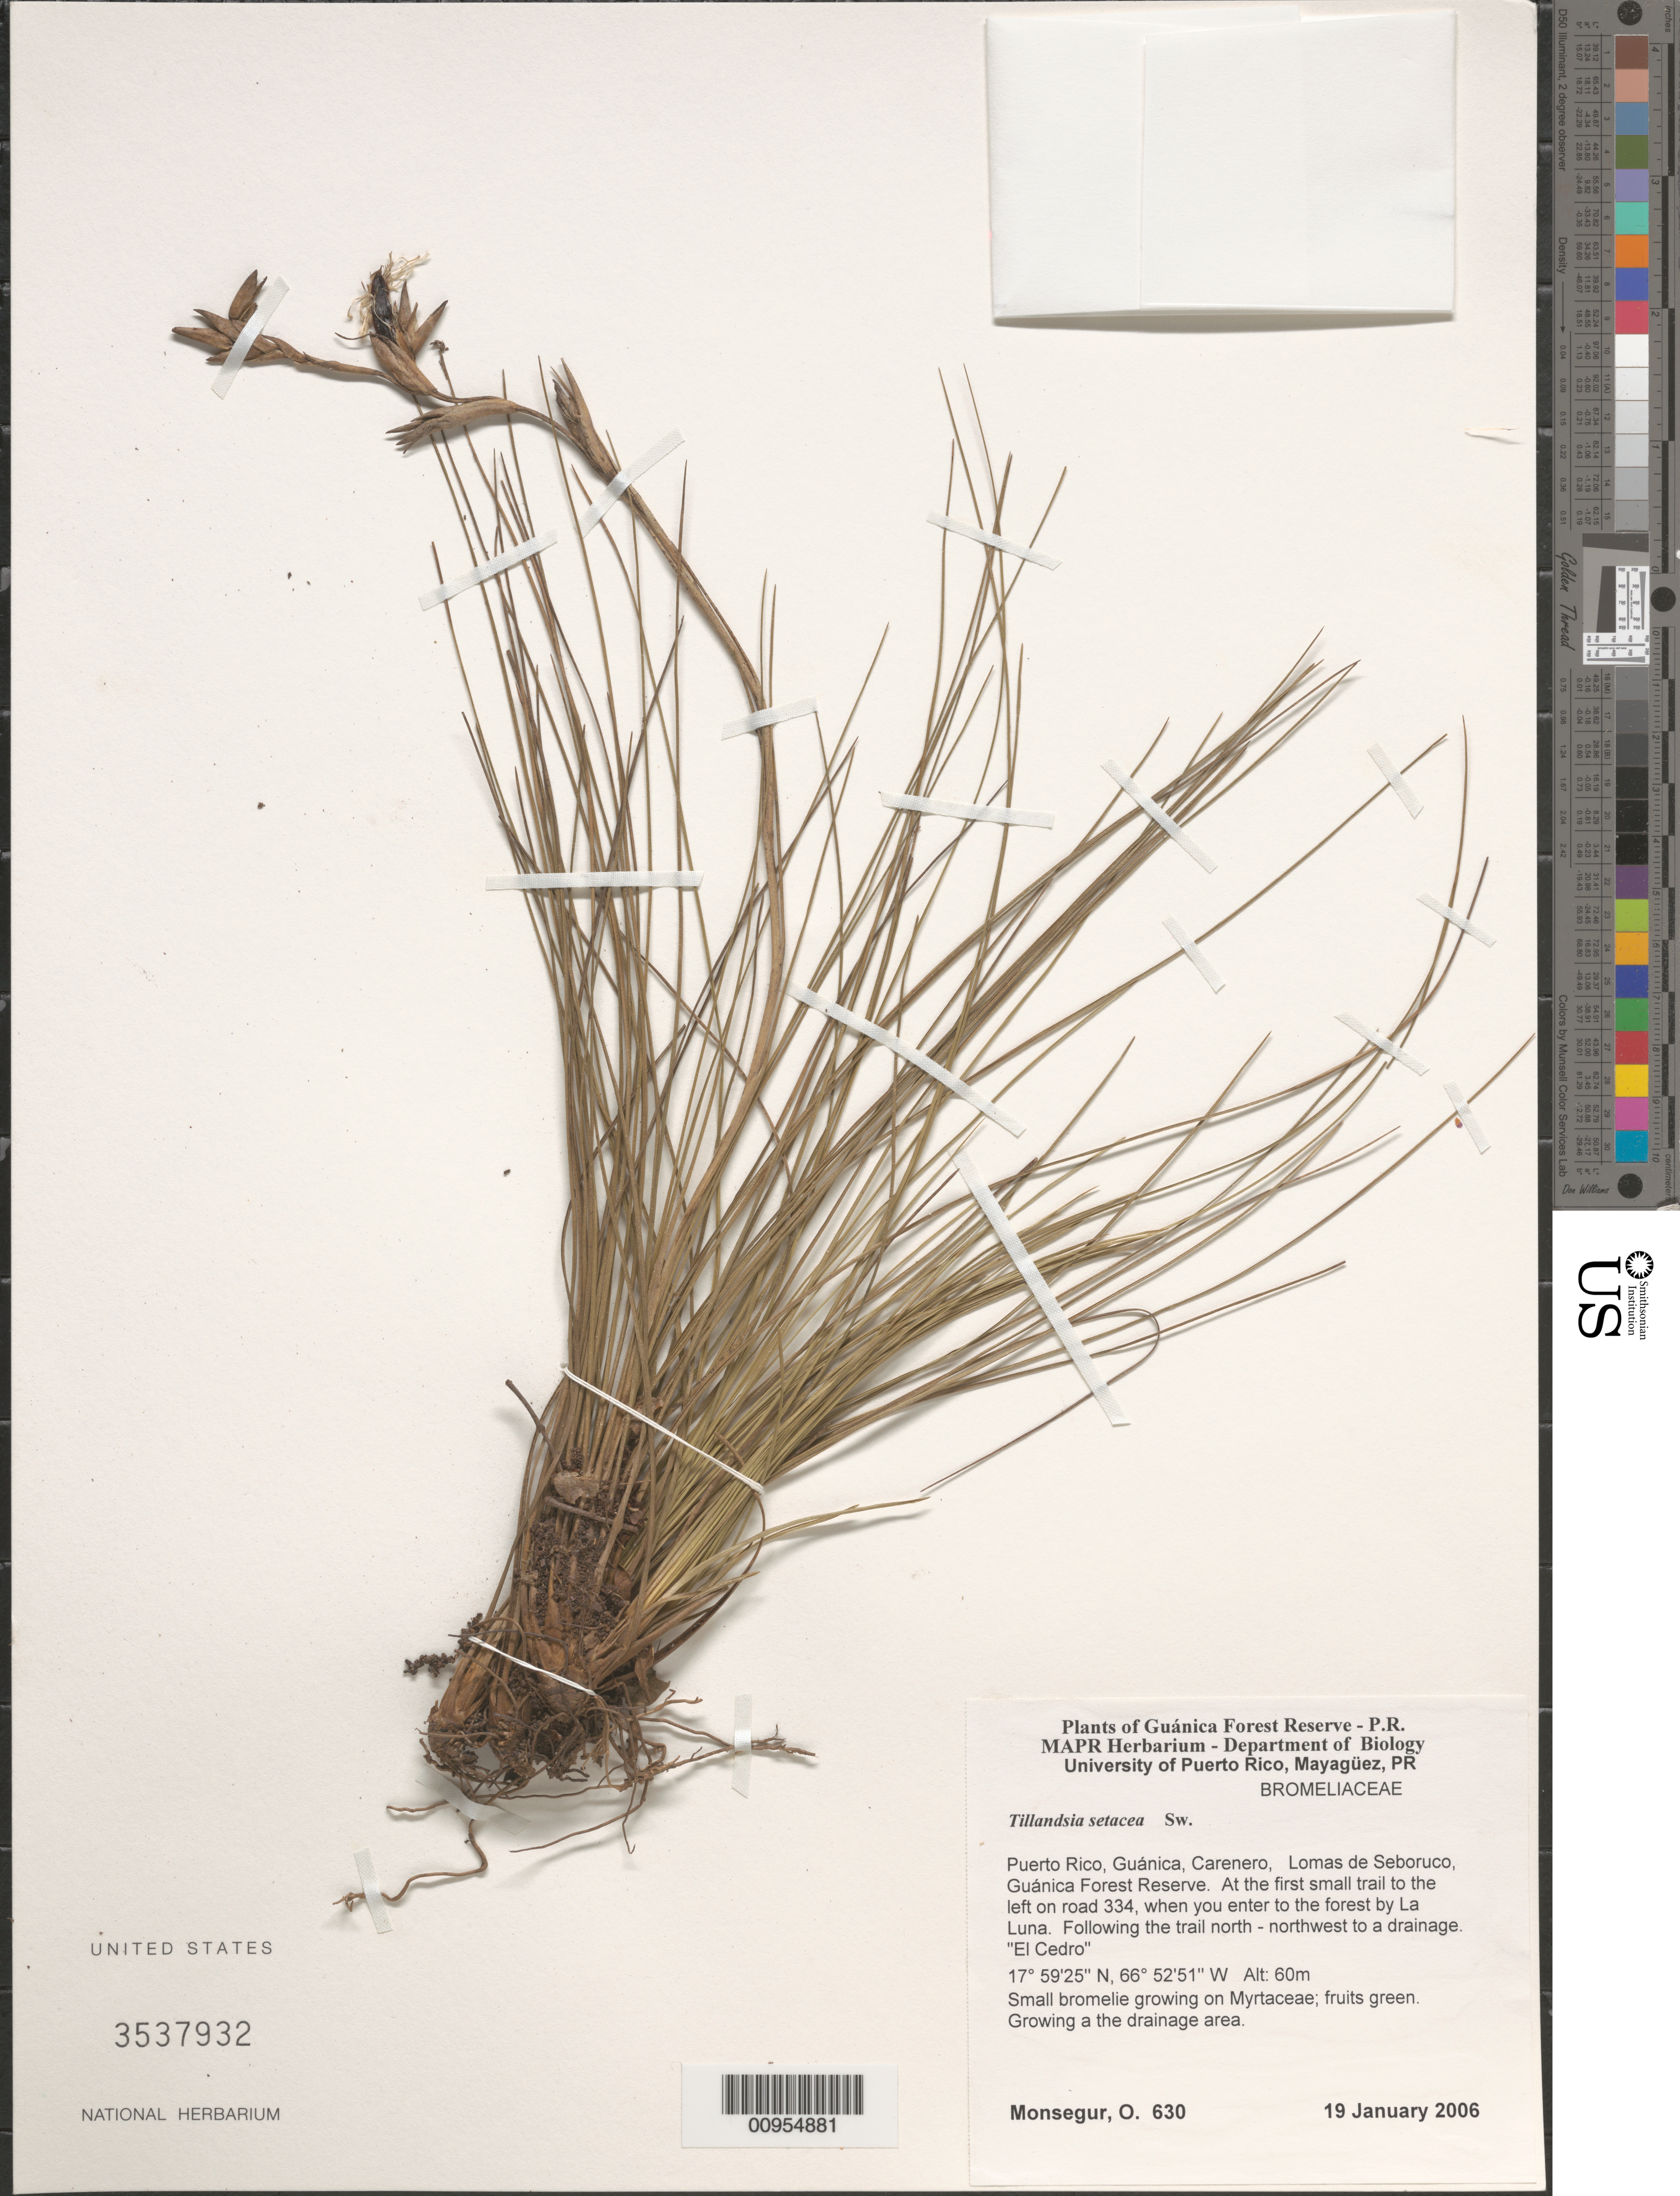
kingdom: Plantae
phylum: Tracheophyta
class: Liliopsida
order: Poales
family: Bromeliaceae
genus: Tillandsia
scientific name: Tillandsia setacea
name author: Sw.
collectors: O. Monsegur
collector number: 630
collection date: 2006-01-19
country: Puerto Rico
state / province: Guánica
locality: Guánica Forest Reserve - P.R. Carenero, Lomas de Seboruco, Guánica Forest Reserve. At the first small trail to the left on road 334, when you enter to the forest by La Luna. Following the trail north - northwest to a drainage. 'El Cedro'.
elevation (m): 60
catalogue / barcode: US 3537932